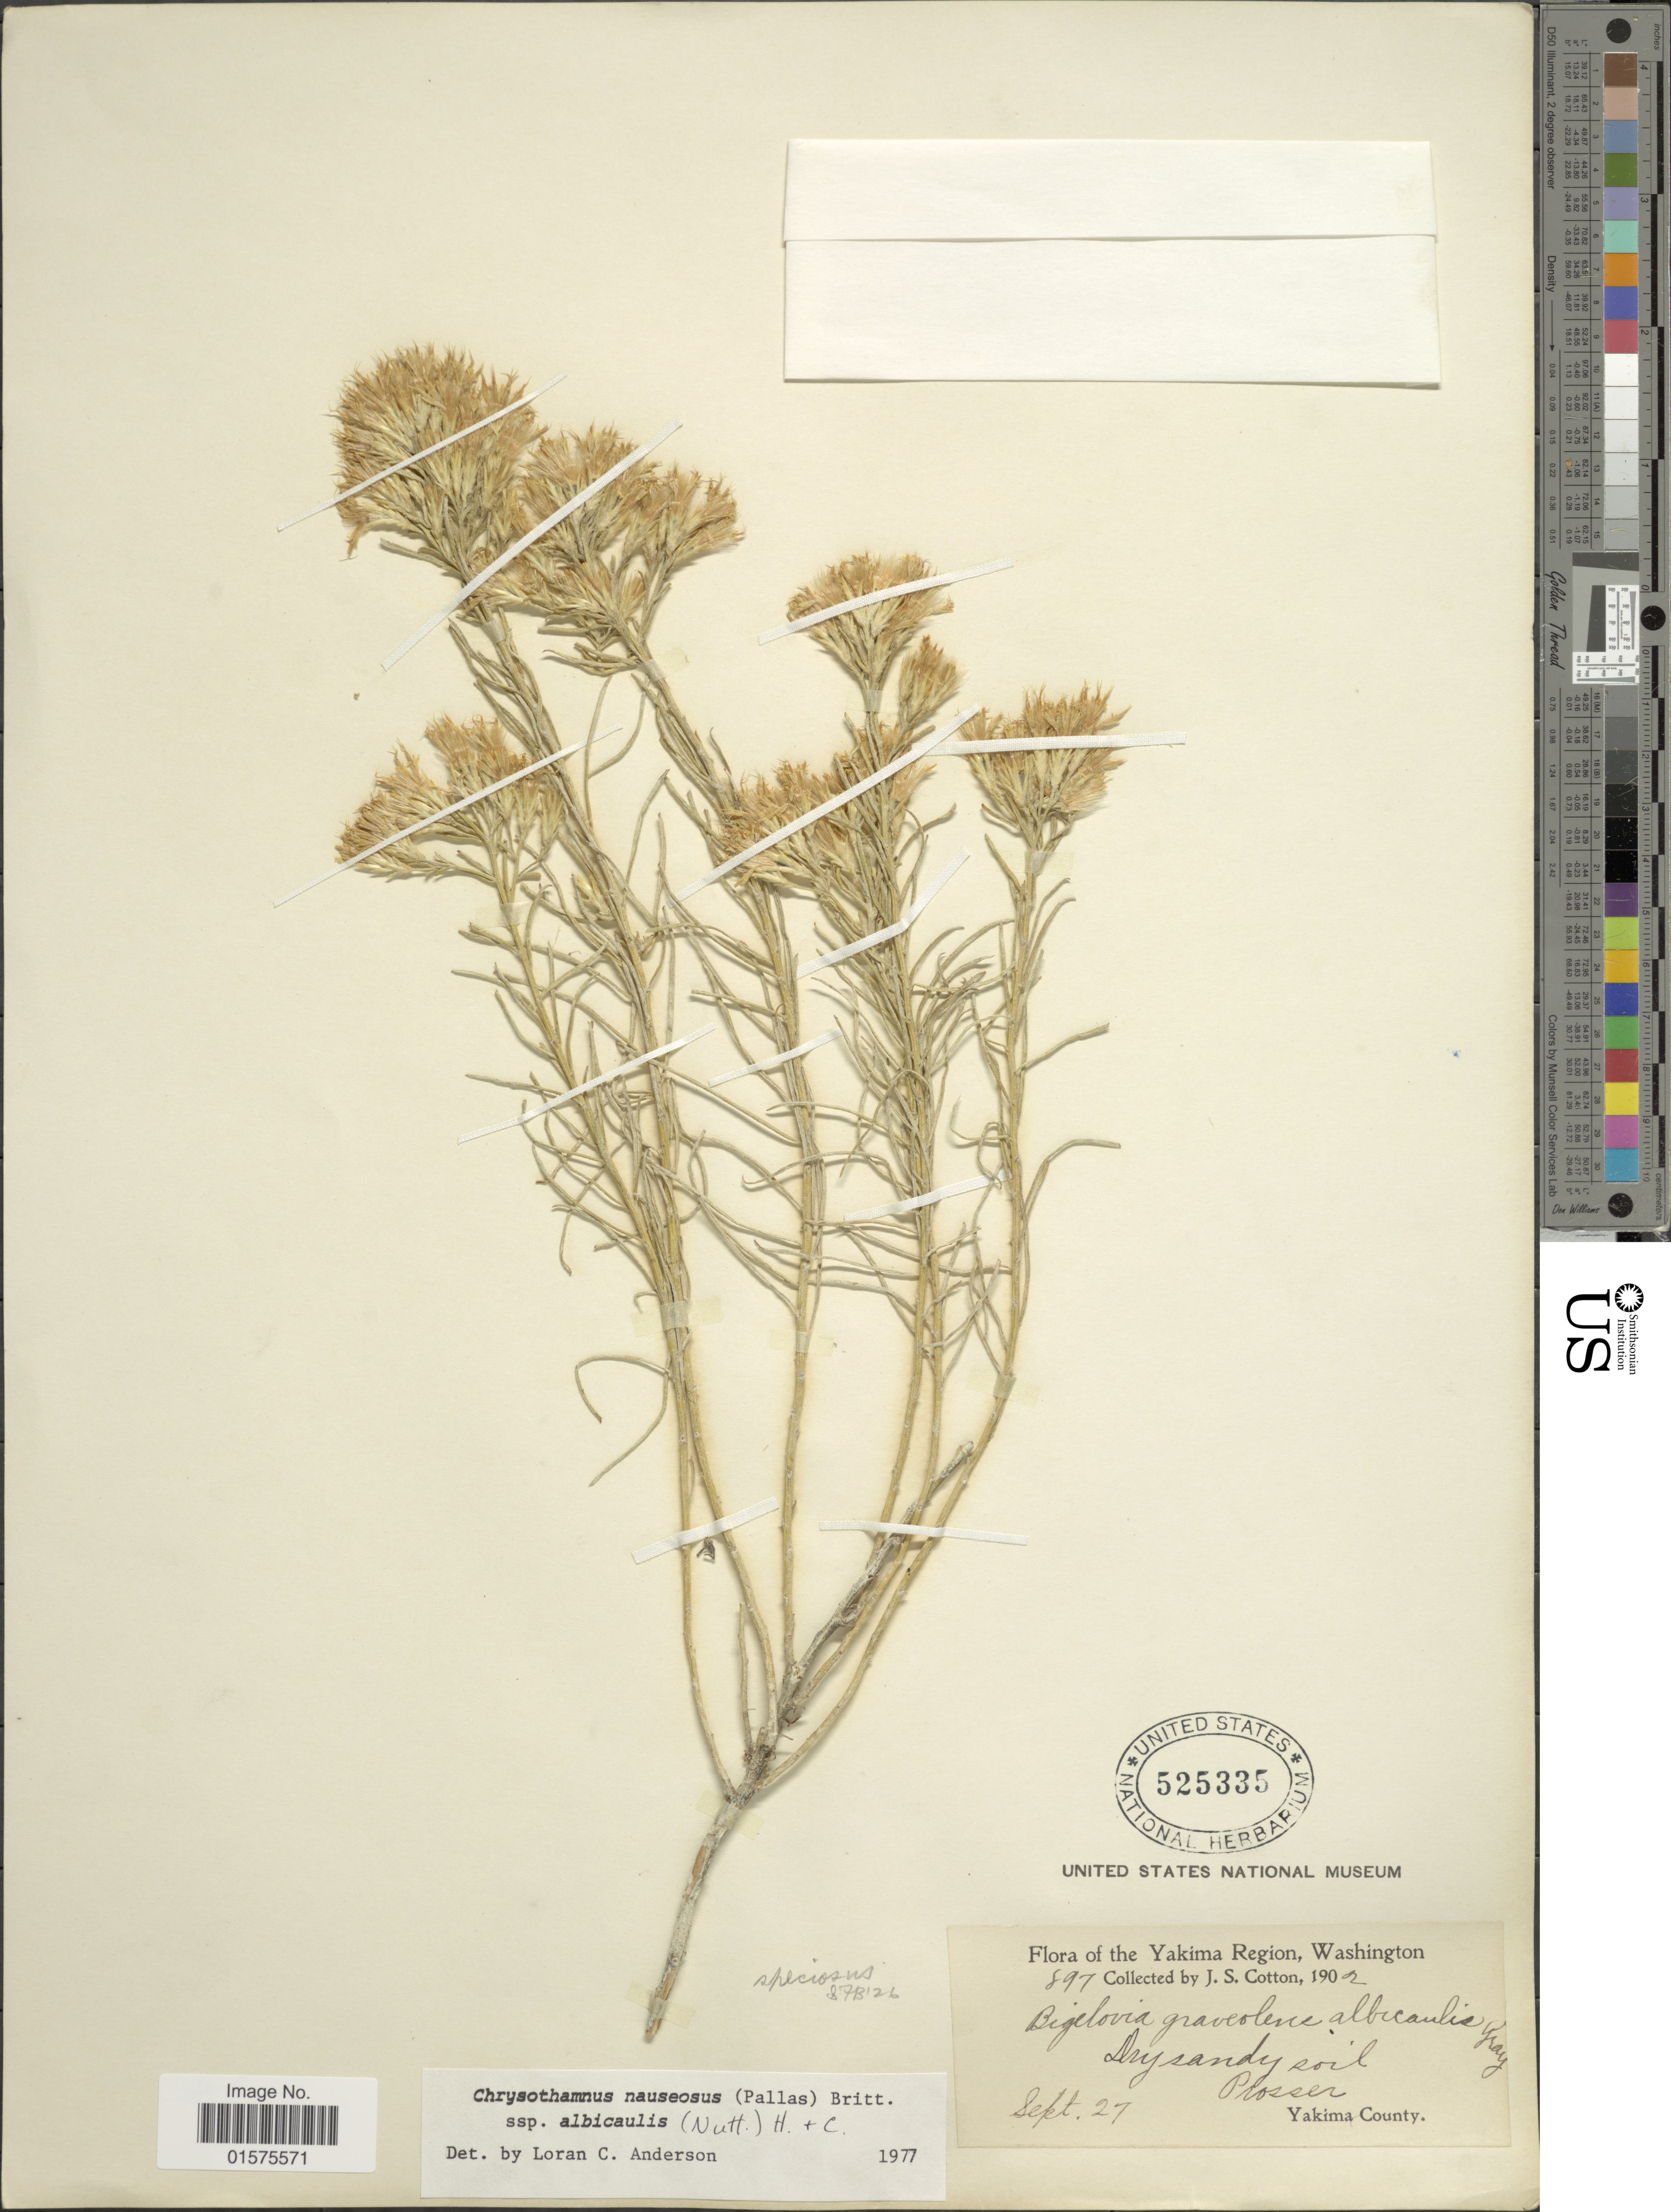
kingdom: Plantae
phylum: Tracheophyta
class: Magnoliopsida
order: Asterales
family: Asteraceae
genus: Ericameria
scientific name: Ericameria nauseosa var. speciosa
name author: (Nutt.) G.L. Nesom & G.I. Baird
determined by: Urbatsch, Lowell E., Curator (LSU), Louisiana State University (UNITED STATES)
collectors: J. S. Cotton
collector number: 897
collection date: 1902-09-27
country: United States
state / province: Washington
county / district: Yakima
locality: Yakima Region, Prosser. Yakima County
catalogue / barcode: US 525335